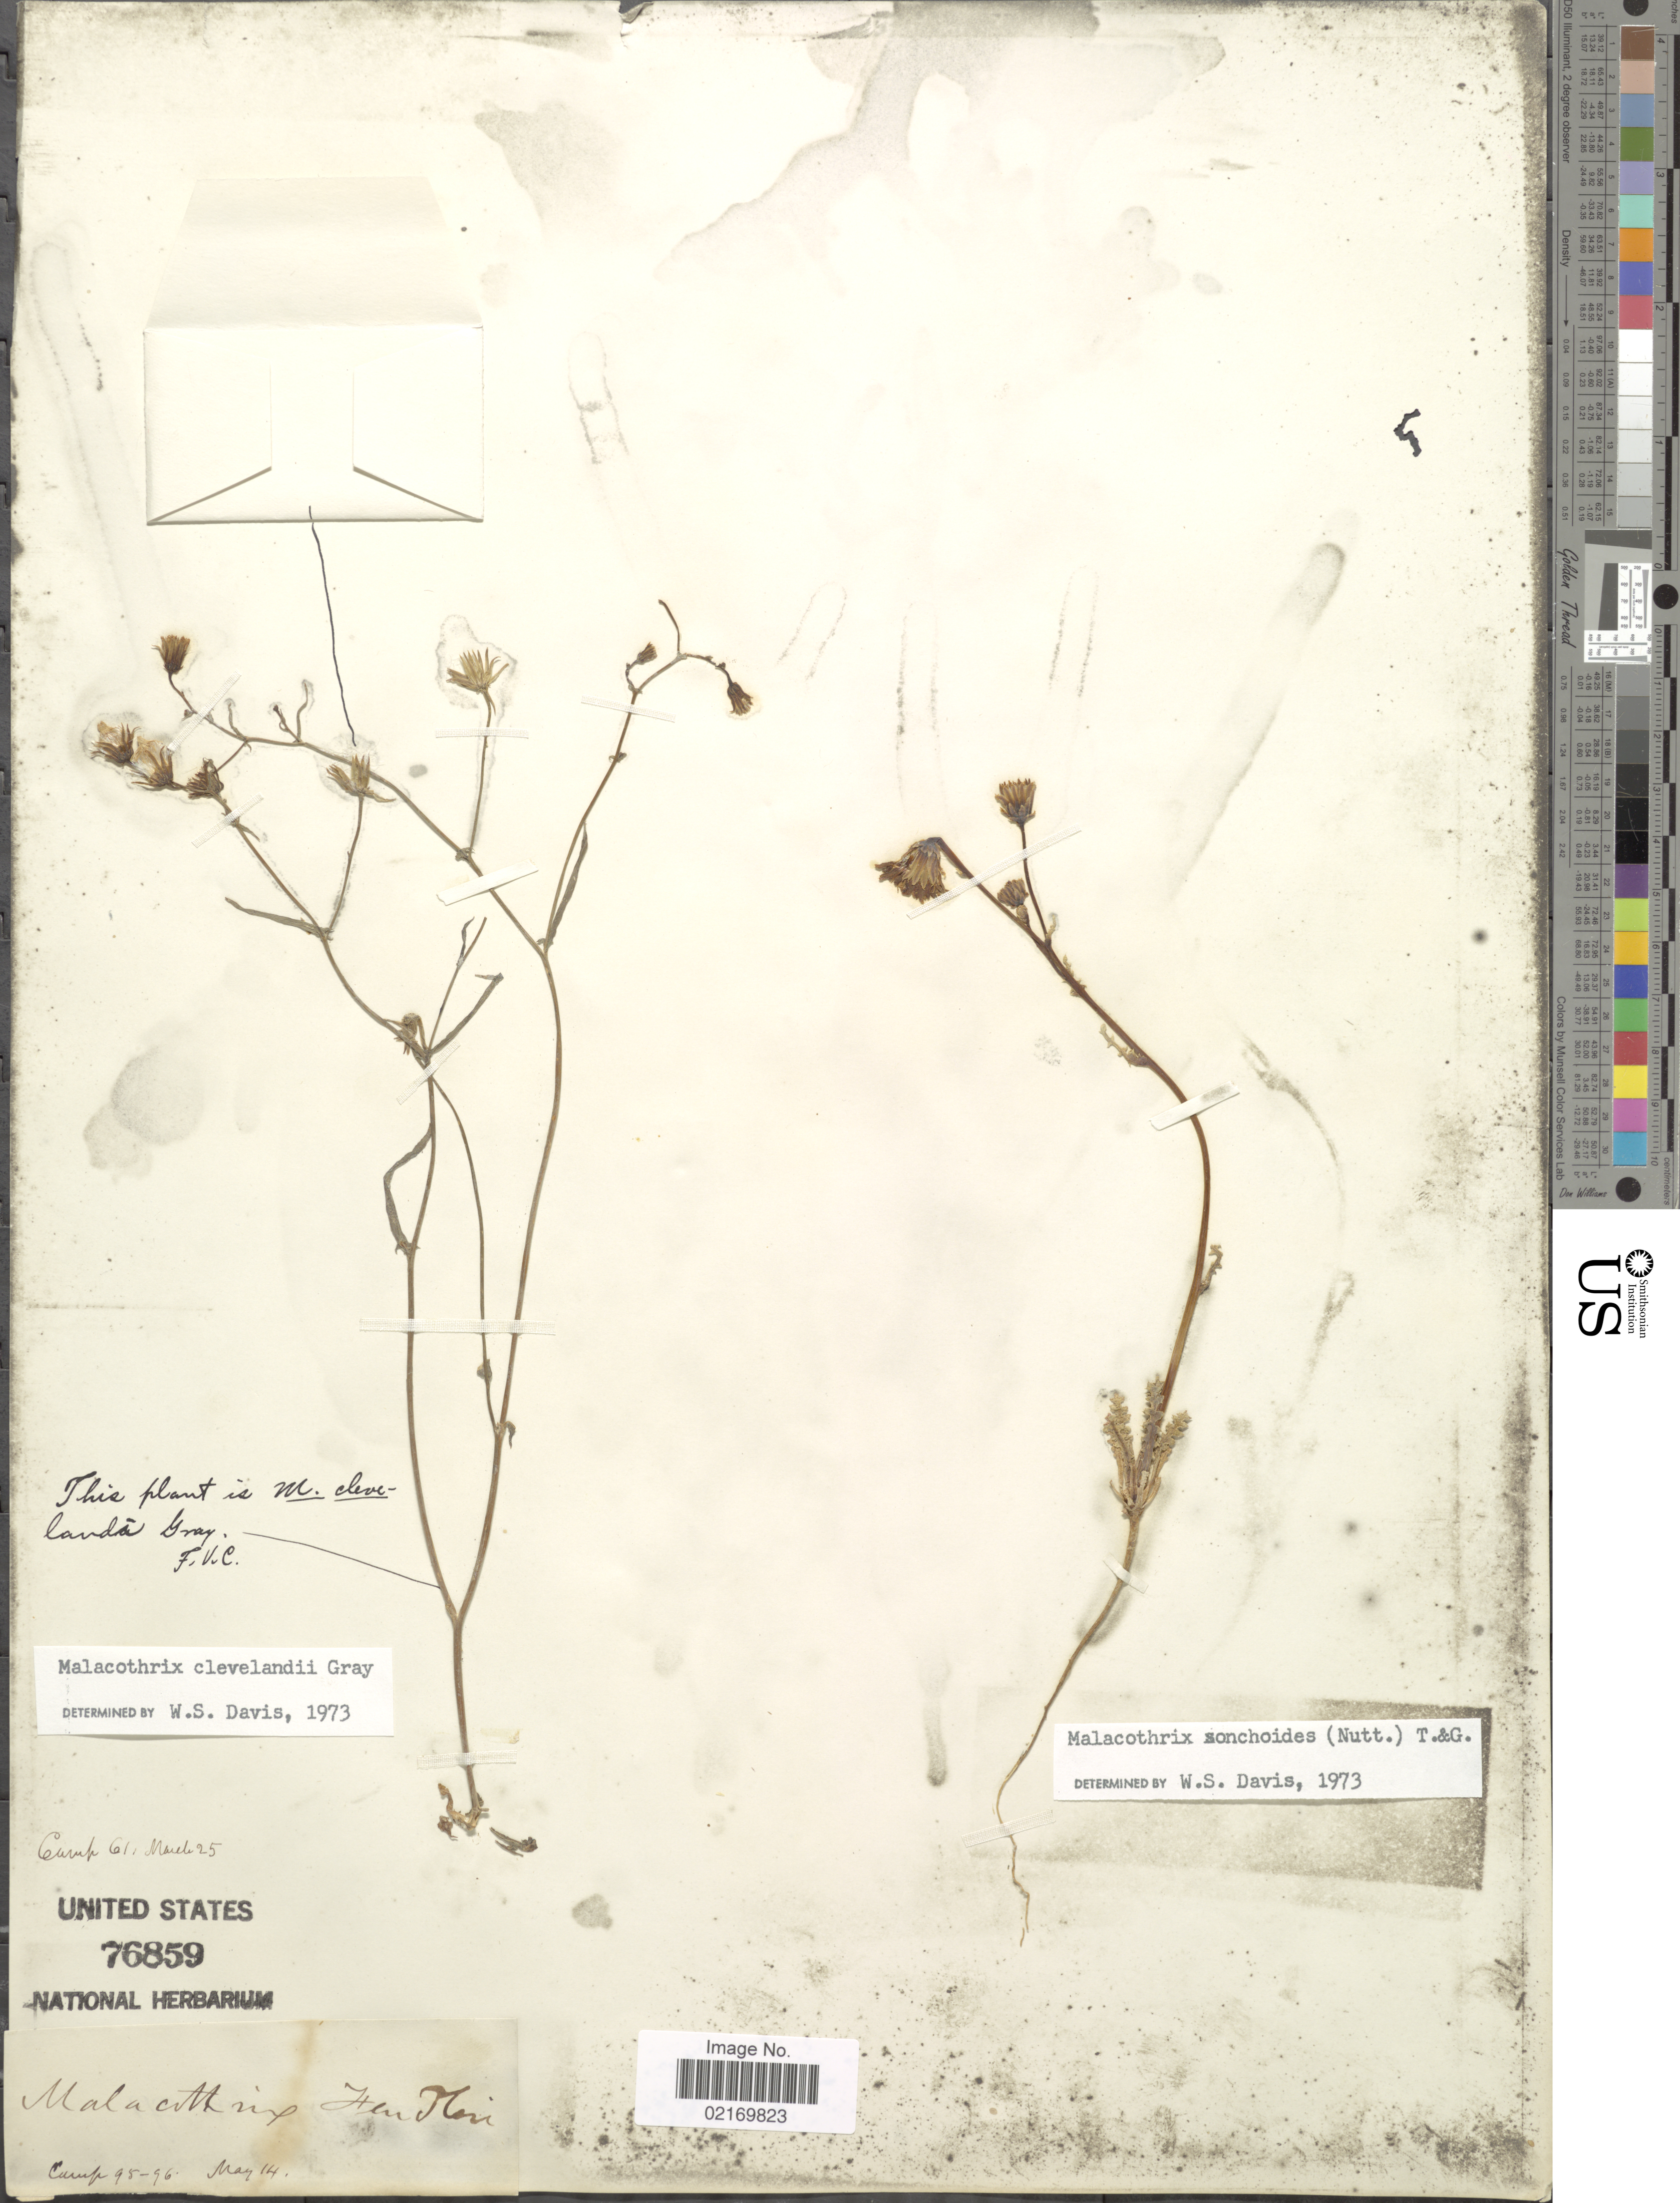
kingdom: Plantae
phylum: Tracheophyta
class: Magnoliopsida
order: Asterales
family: Asteraceae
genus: Malacothrix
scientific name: Malacothrix clevelandii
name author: A. Gray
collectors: Camp, --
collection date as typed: Transcribed d/m/y: 14/5/95 to 14/5/96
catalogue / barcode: US 76859